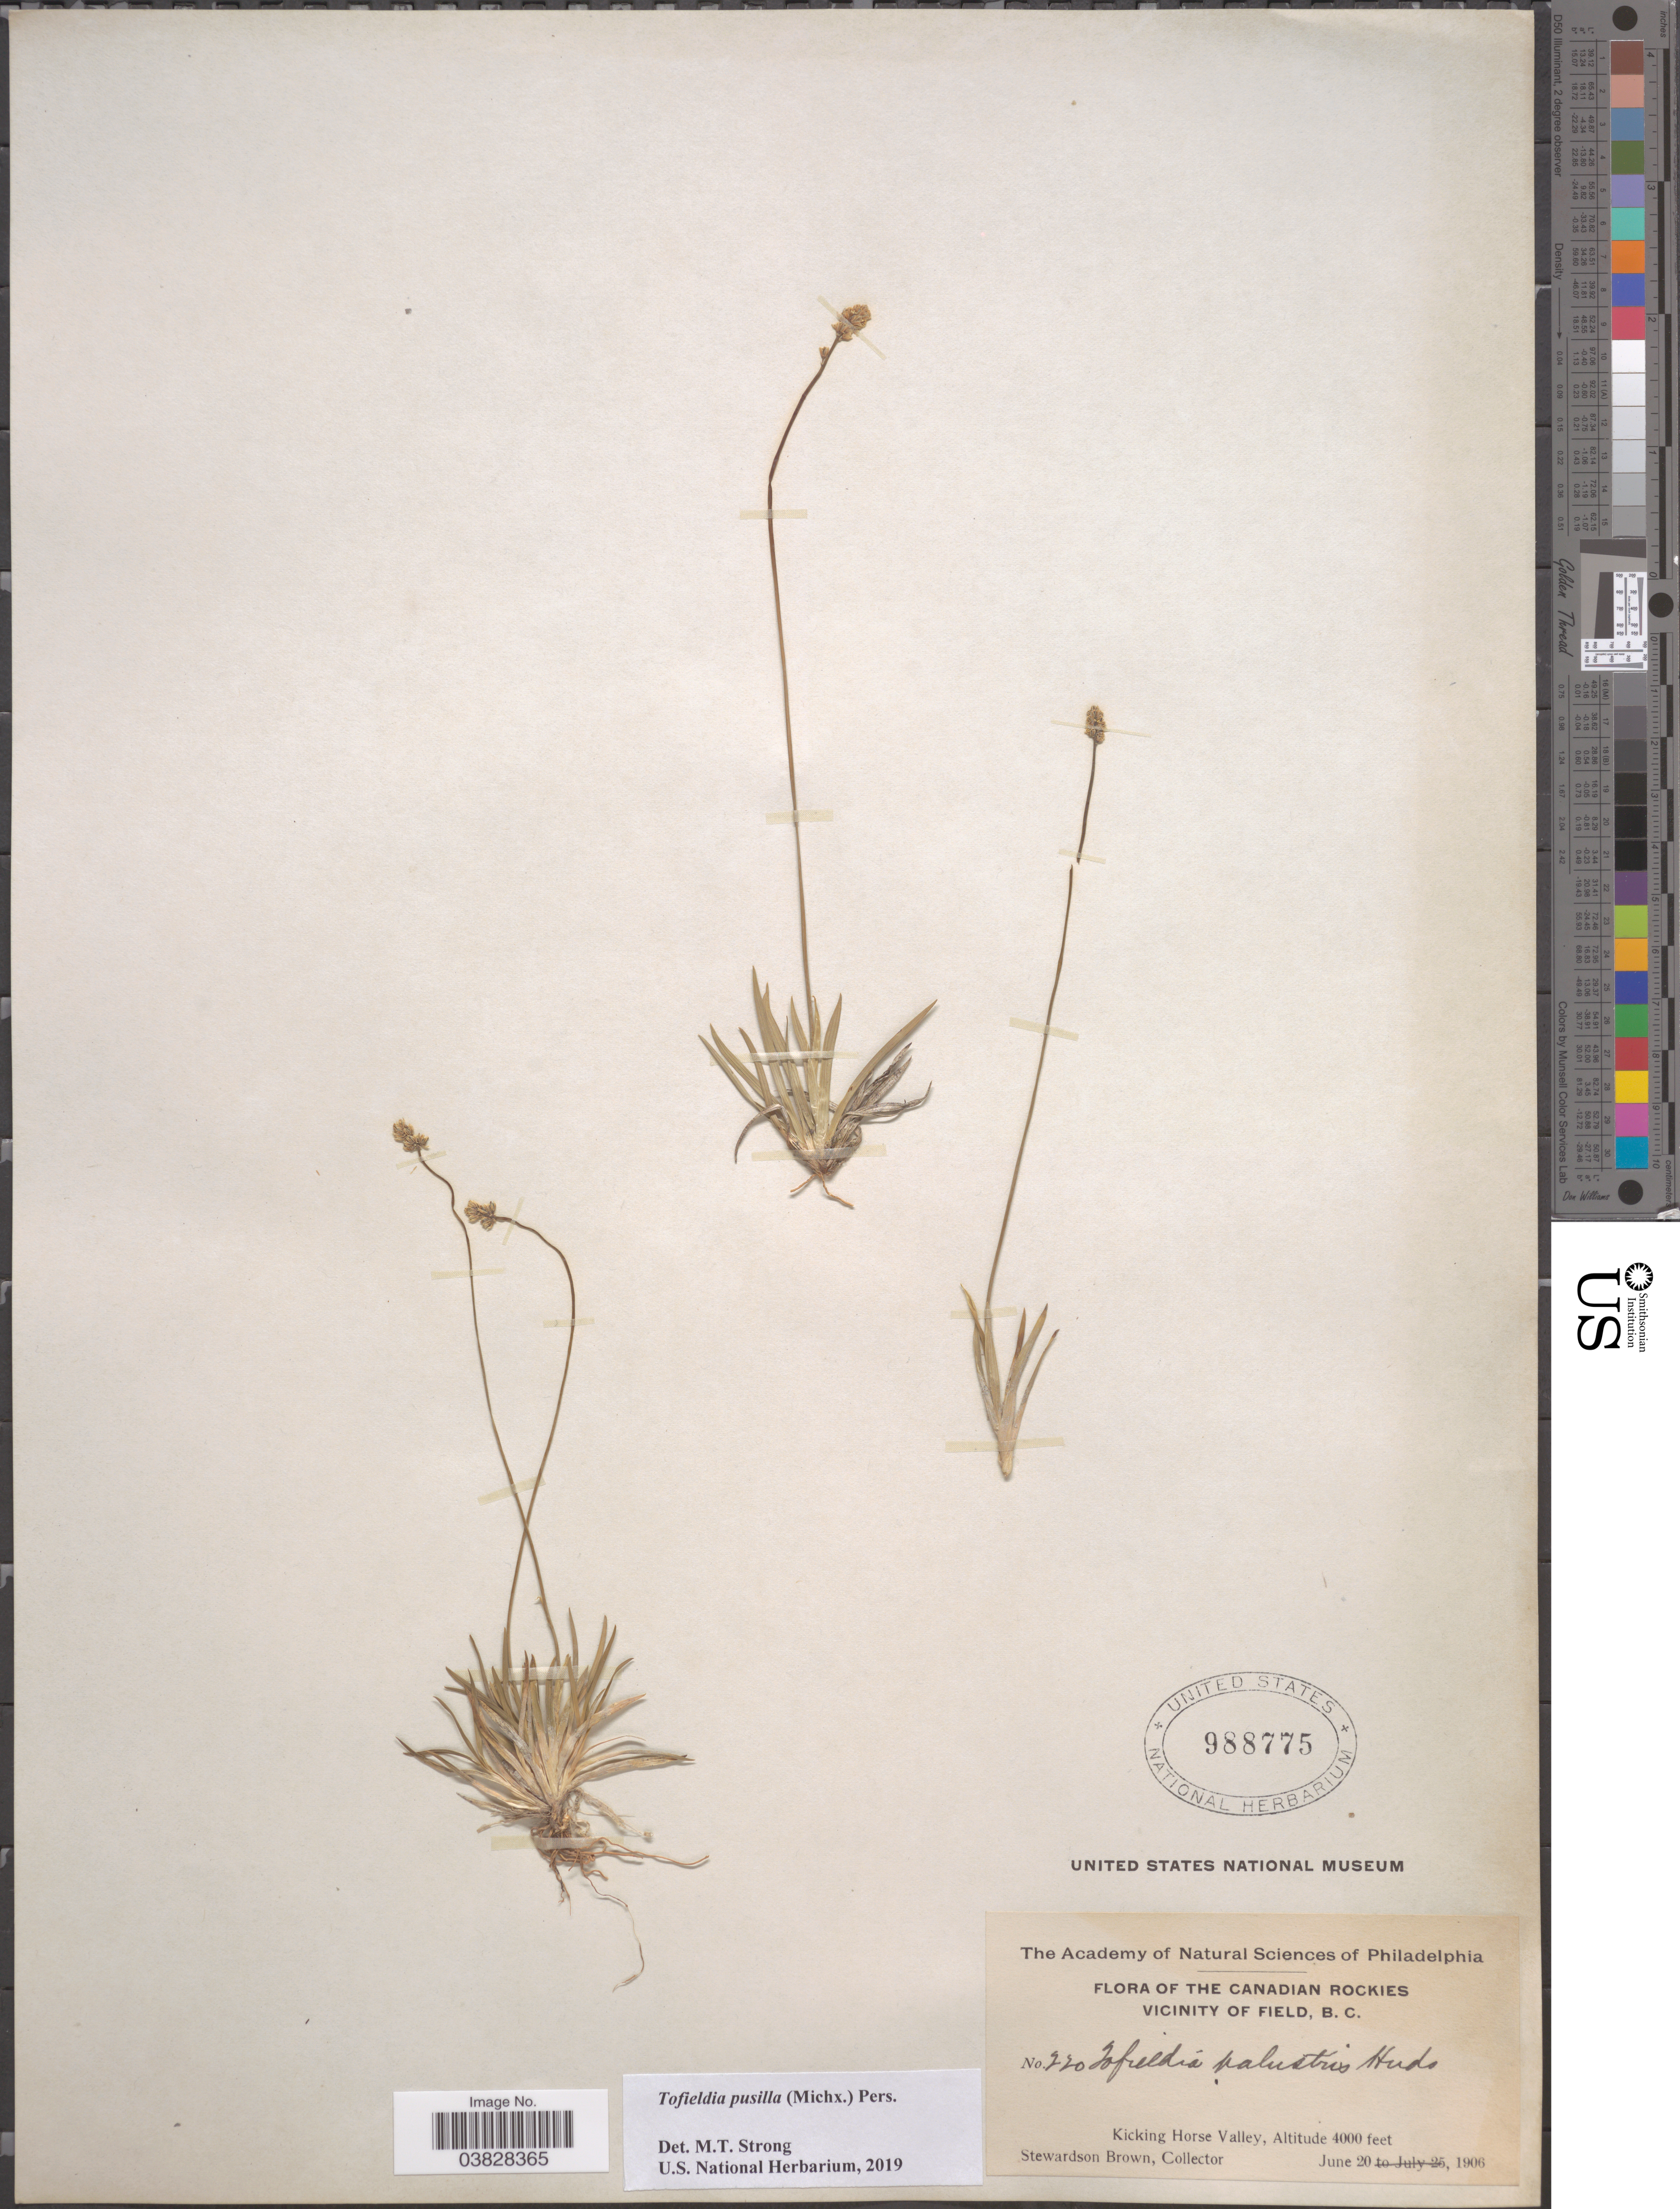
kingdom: Plantae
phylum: Tracheophyta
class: Liliopsida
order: Alismatales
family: Tofieldiaceae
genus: Tofieldia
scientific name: Tofieldia pusilla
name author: (Michx.) Pers.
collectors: S. Brown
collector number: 220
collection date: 1906-06-20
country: Canada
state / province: British Columbia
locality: The Canadian Rockies. Vicinity of Field. Kicking Horse Valley.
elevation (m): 1219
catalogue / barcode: US 988775